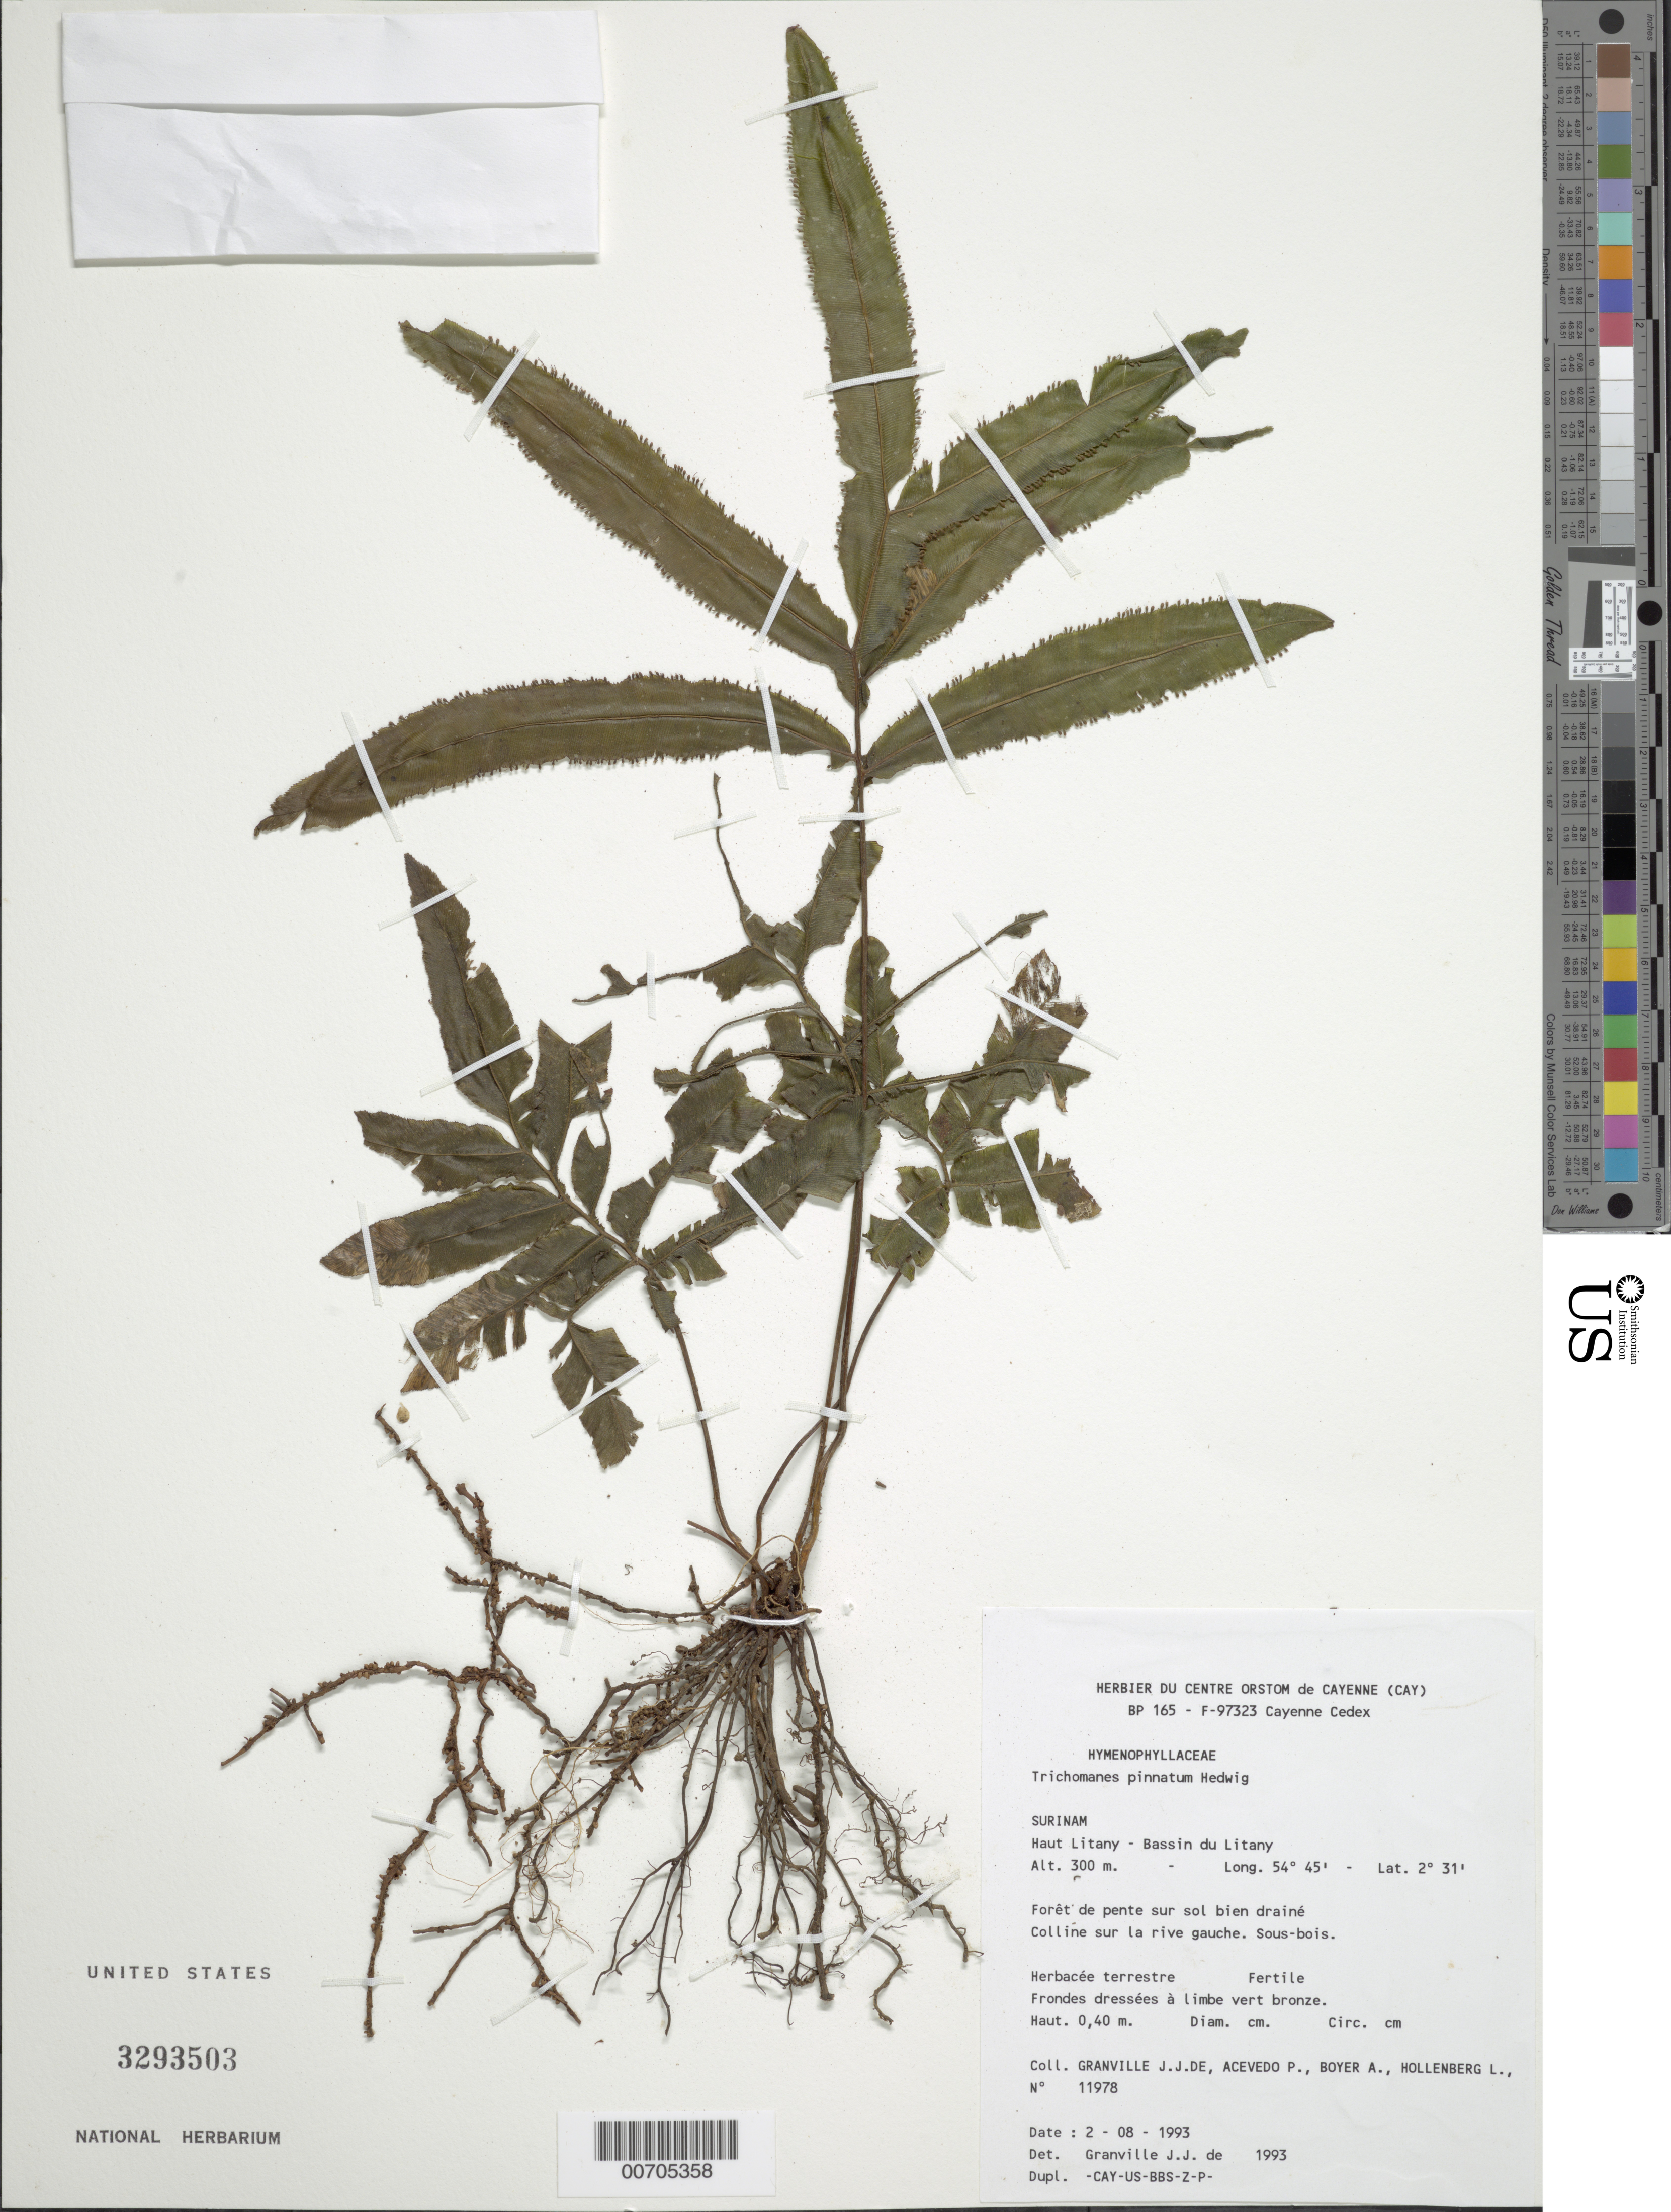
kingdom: Plantae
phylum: Tracheophyta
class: Polypodiopsida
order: Hymenophyllales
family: Hymenophyllaceae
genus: Trichomanes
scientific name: Trichomanes longifolium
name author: Desv.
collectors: J.-J. de Granville, P. Acevedo-Rodr., A. Boyer & L. Hollenberg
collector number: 11978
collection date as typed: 2-Aug-93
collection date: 1993-08-02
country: Suriname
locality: Haut Litany, Bassin du Litany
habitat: Slope forest, well drained soil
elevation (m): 300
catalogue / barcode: US 3293503